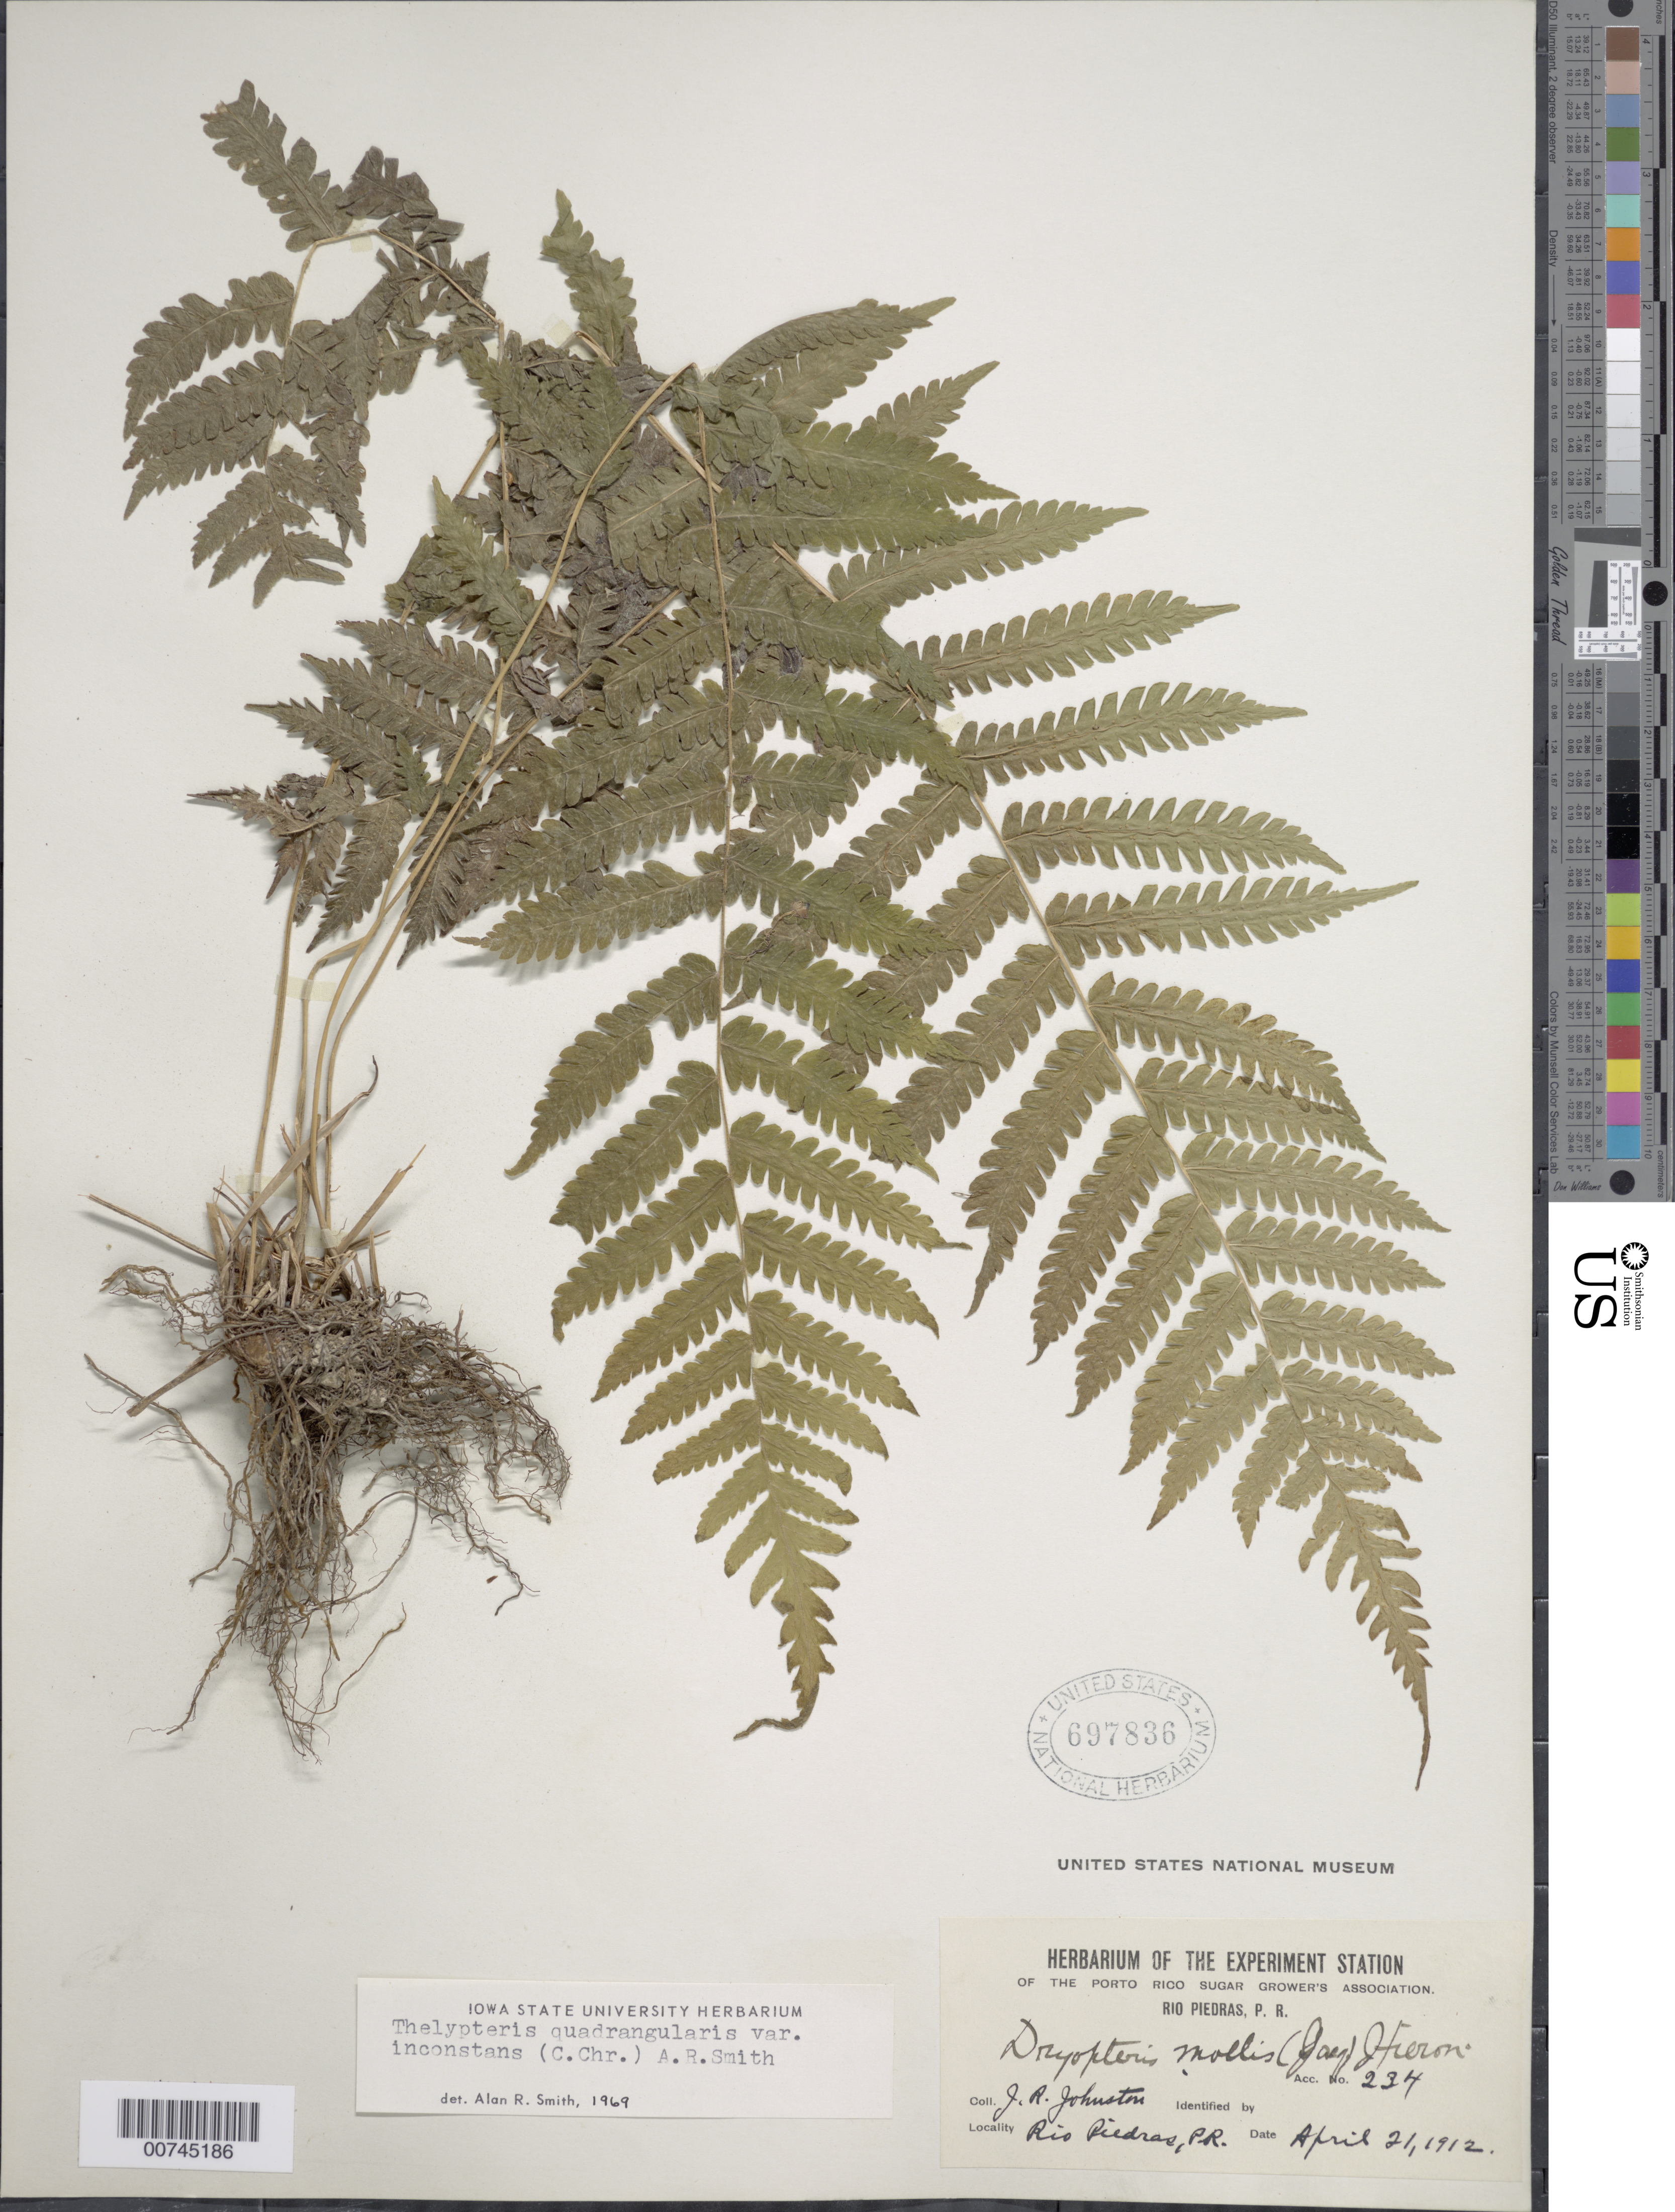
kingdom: Plantae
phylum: Tracheophyta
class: Polypodiopsida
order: Polypodiales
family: Thelypteridaceae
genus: Christella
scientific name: Christella hispidula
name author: (Decne.) Holttum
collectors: J. Johnston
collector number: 234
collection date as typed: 21 Apr 1912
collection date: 1912-04-21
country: Puerto Rico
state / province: San Juan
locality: Rio Piedras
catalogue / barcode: US 697836